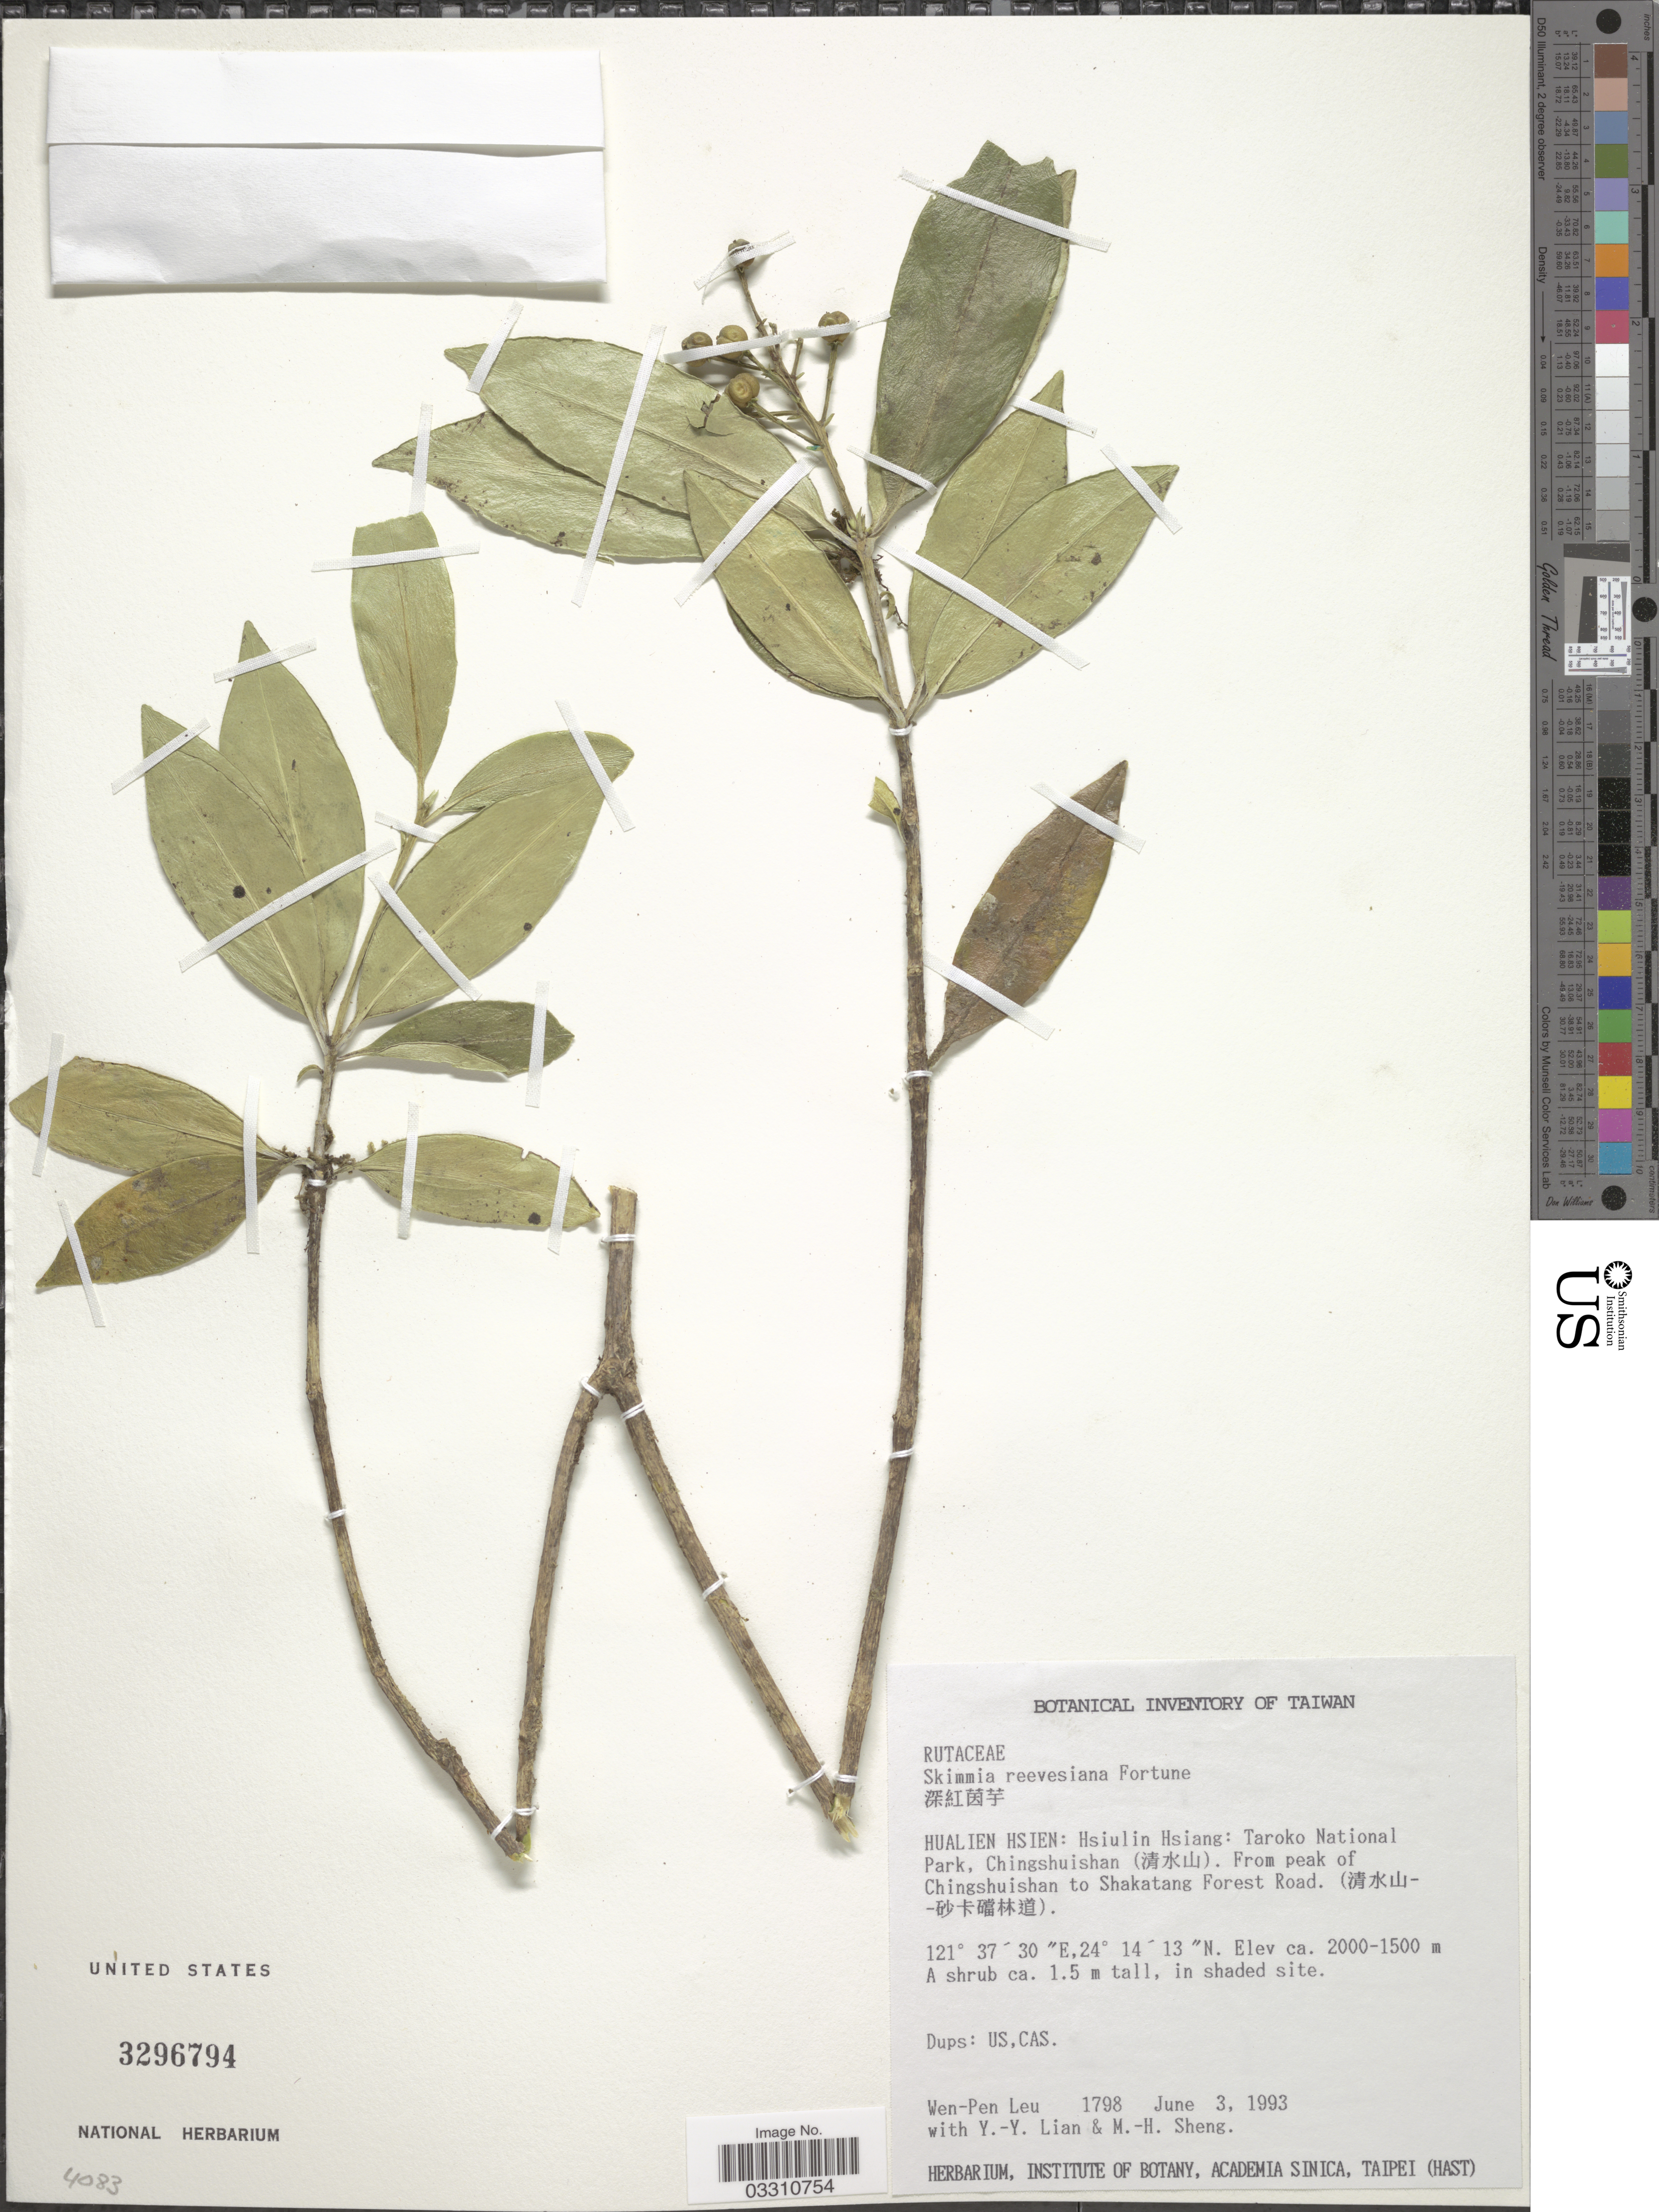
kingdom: Plantae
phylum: Tracheophyta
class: Magnoliopsida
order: Sapindales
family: Rutaceae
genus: Skimmia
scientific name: Skimmia reevesiana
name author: (Fortune) Fortune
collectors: W. Leu, Y. Lian & M. Sheng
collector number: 1798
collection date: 1993-06-03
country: Taiwan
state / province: Hualien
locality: Hualien Hsien: Hsiulin Hsiang: Taroko National Park, Chingshuishan (X). From peak of Chingshuishan to Shakatang Forest Road (X).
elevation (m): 1500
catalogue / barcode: US 3296794